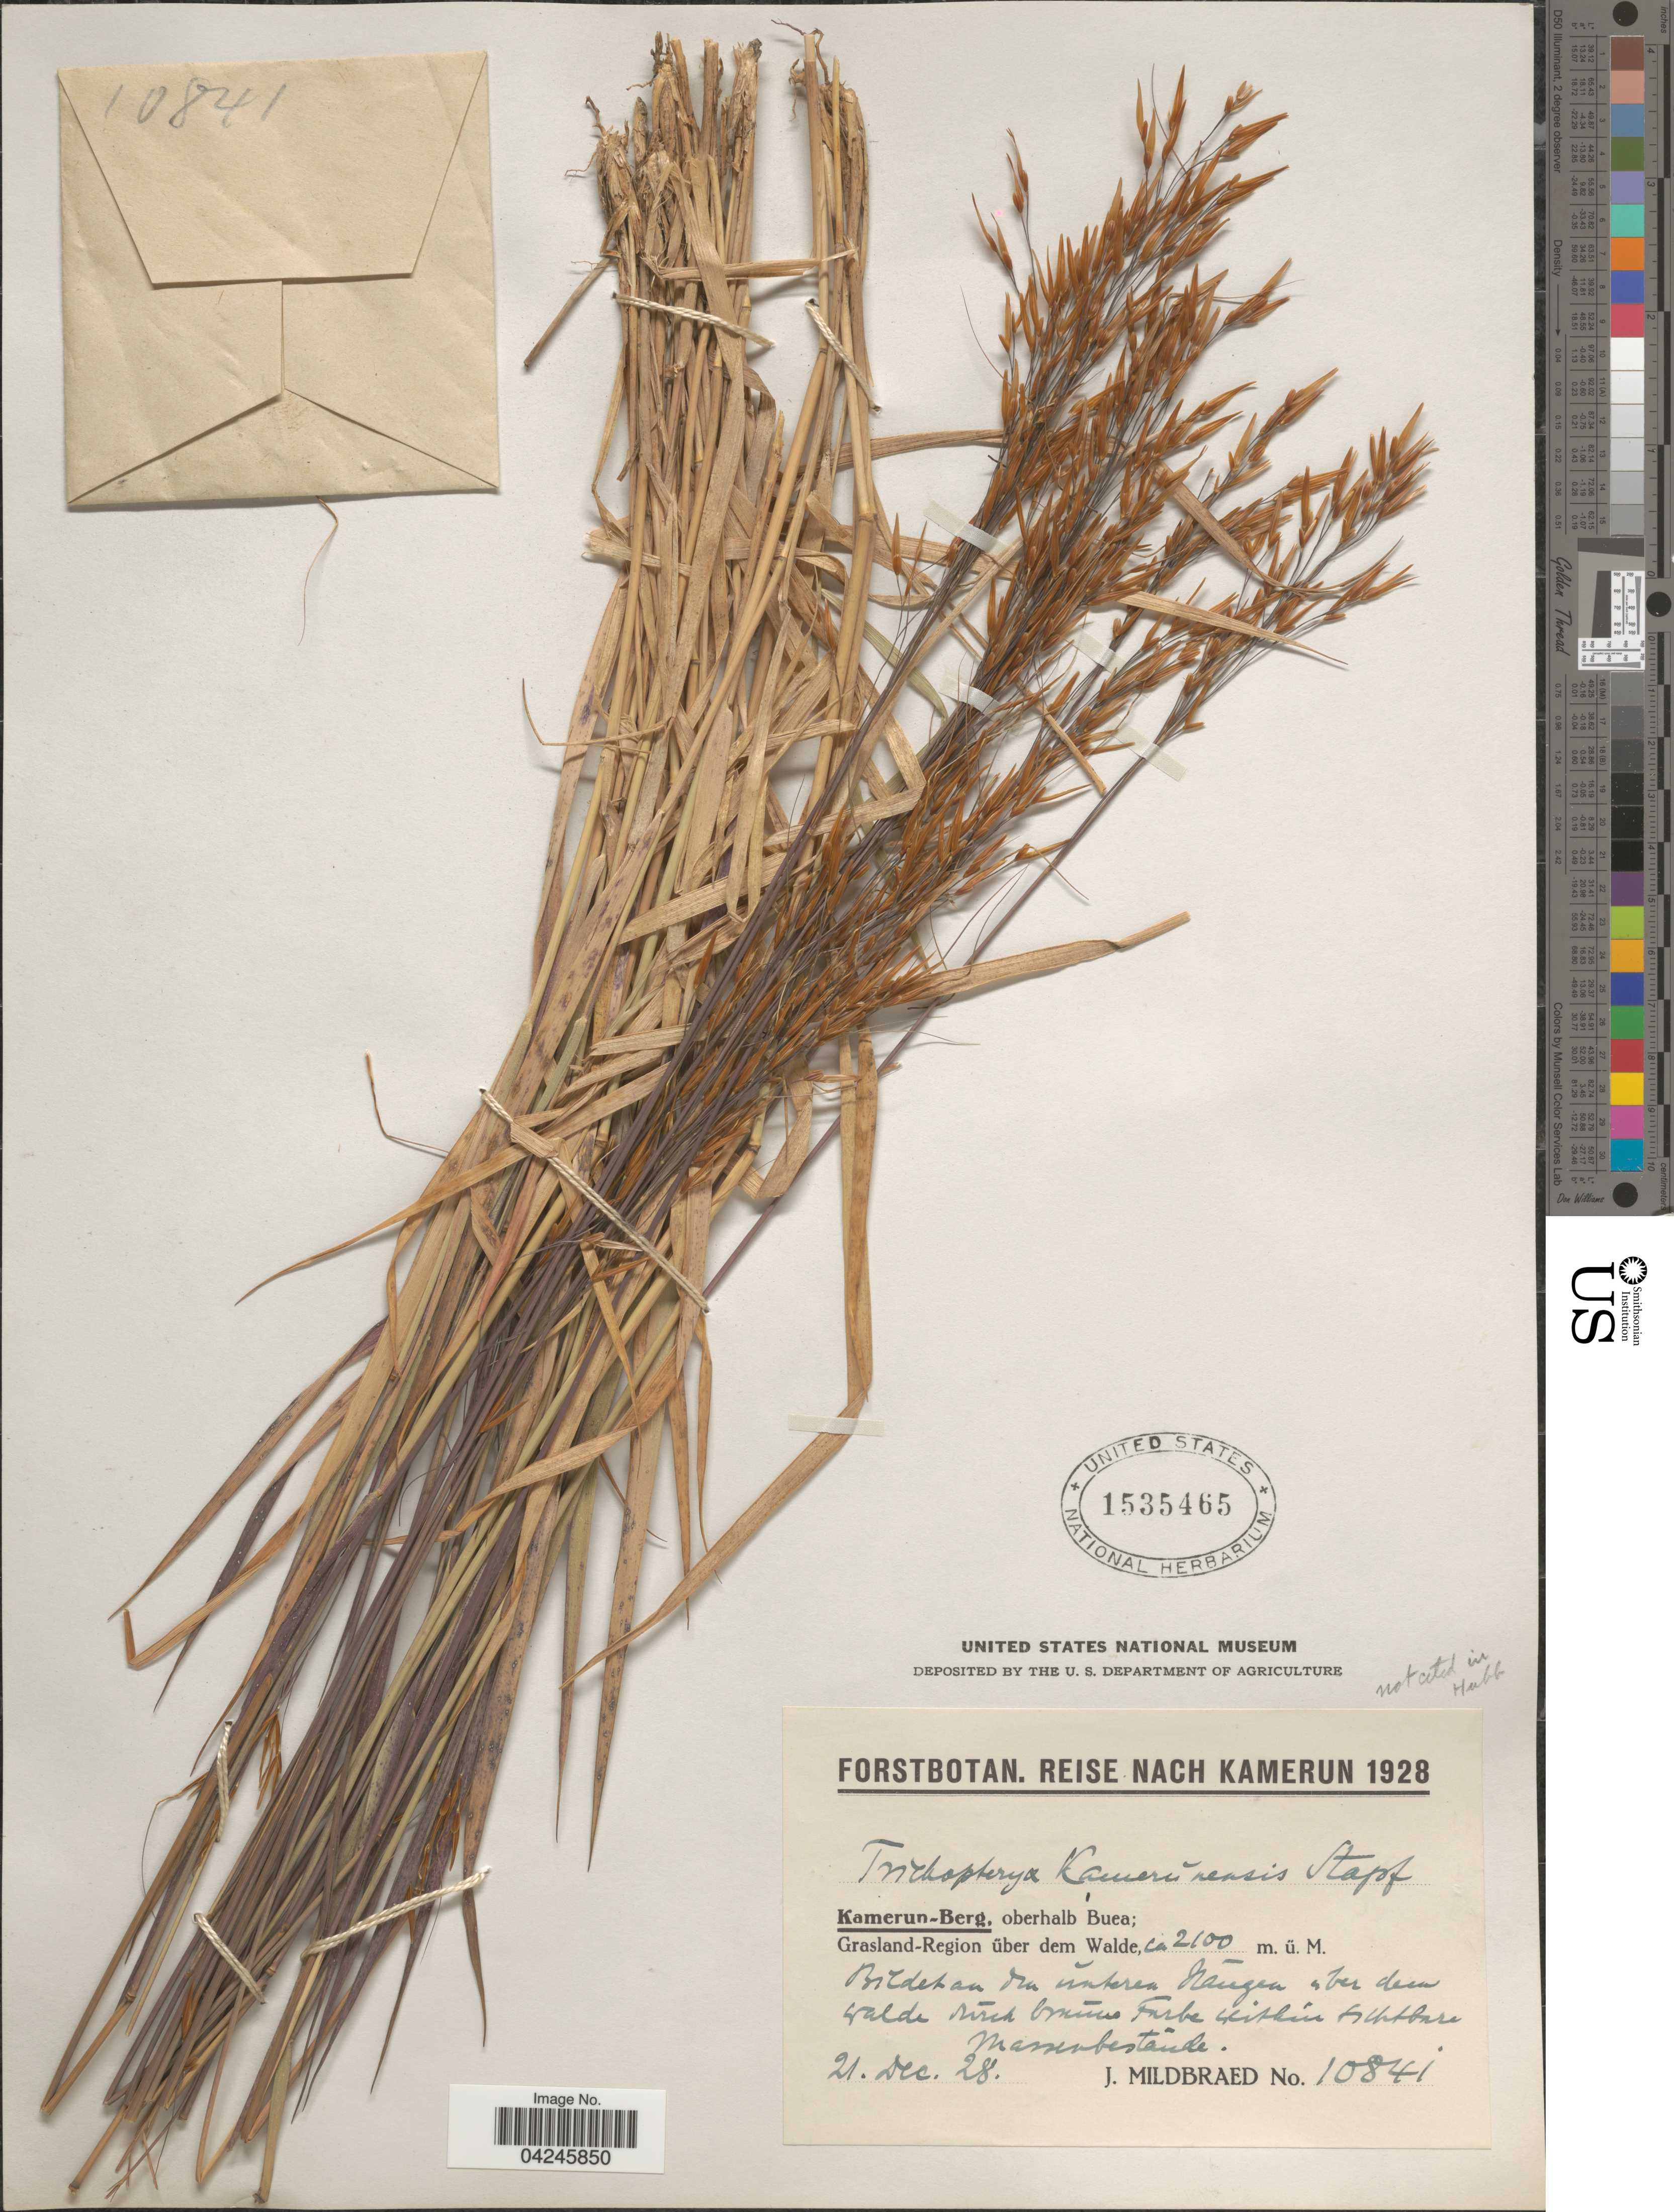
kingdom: Plantae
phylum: Tracheophyta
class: Liliopsida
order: Poales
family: Poaceae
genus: Loudetia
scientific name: Loudetia simplex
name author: (Nees) C.E. Hubb.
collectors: J. Mildbraed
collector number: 10841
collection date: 1928-12-21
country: Cameroon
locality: Forstbotan. Reise nach Kamerun 1928. Kamerun-Berg, oberhalb Buea; Grasland-Region über dem Walde.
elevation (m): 2100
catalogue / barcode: US 1535465